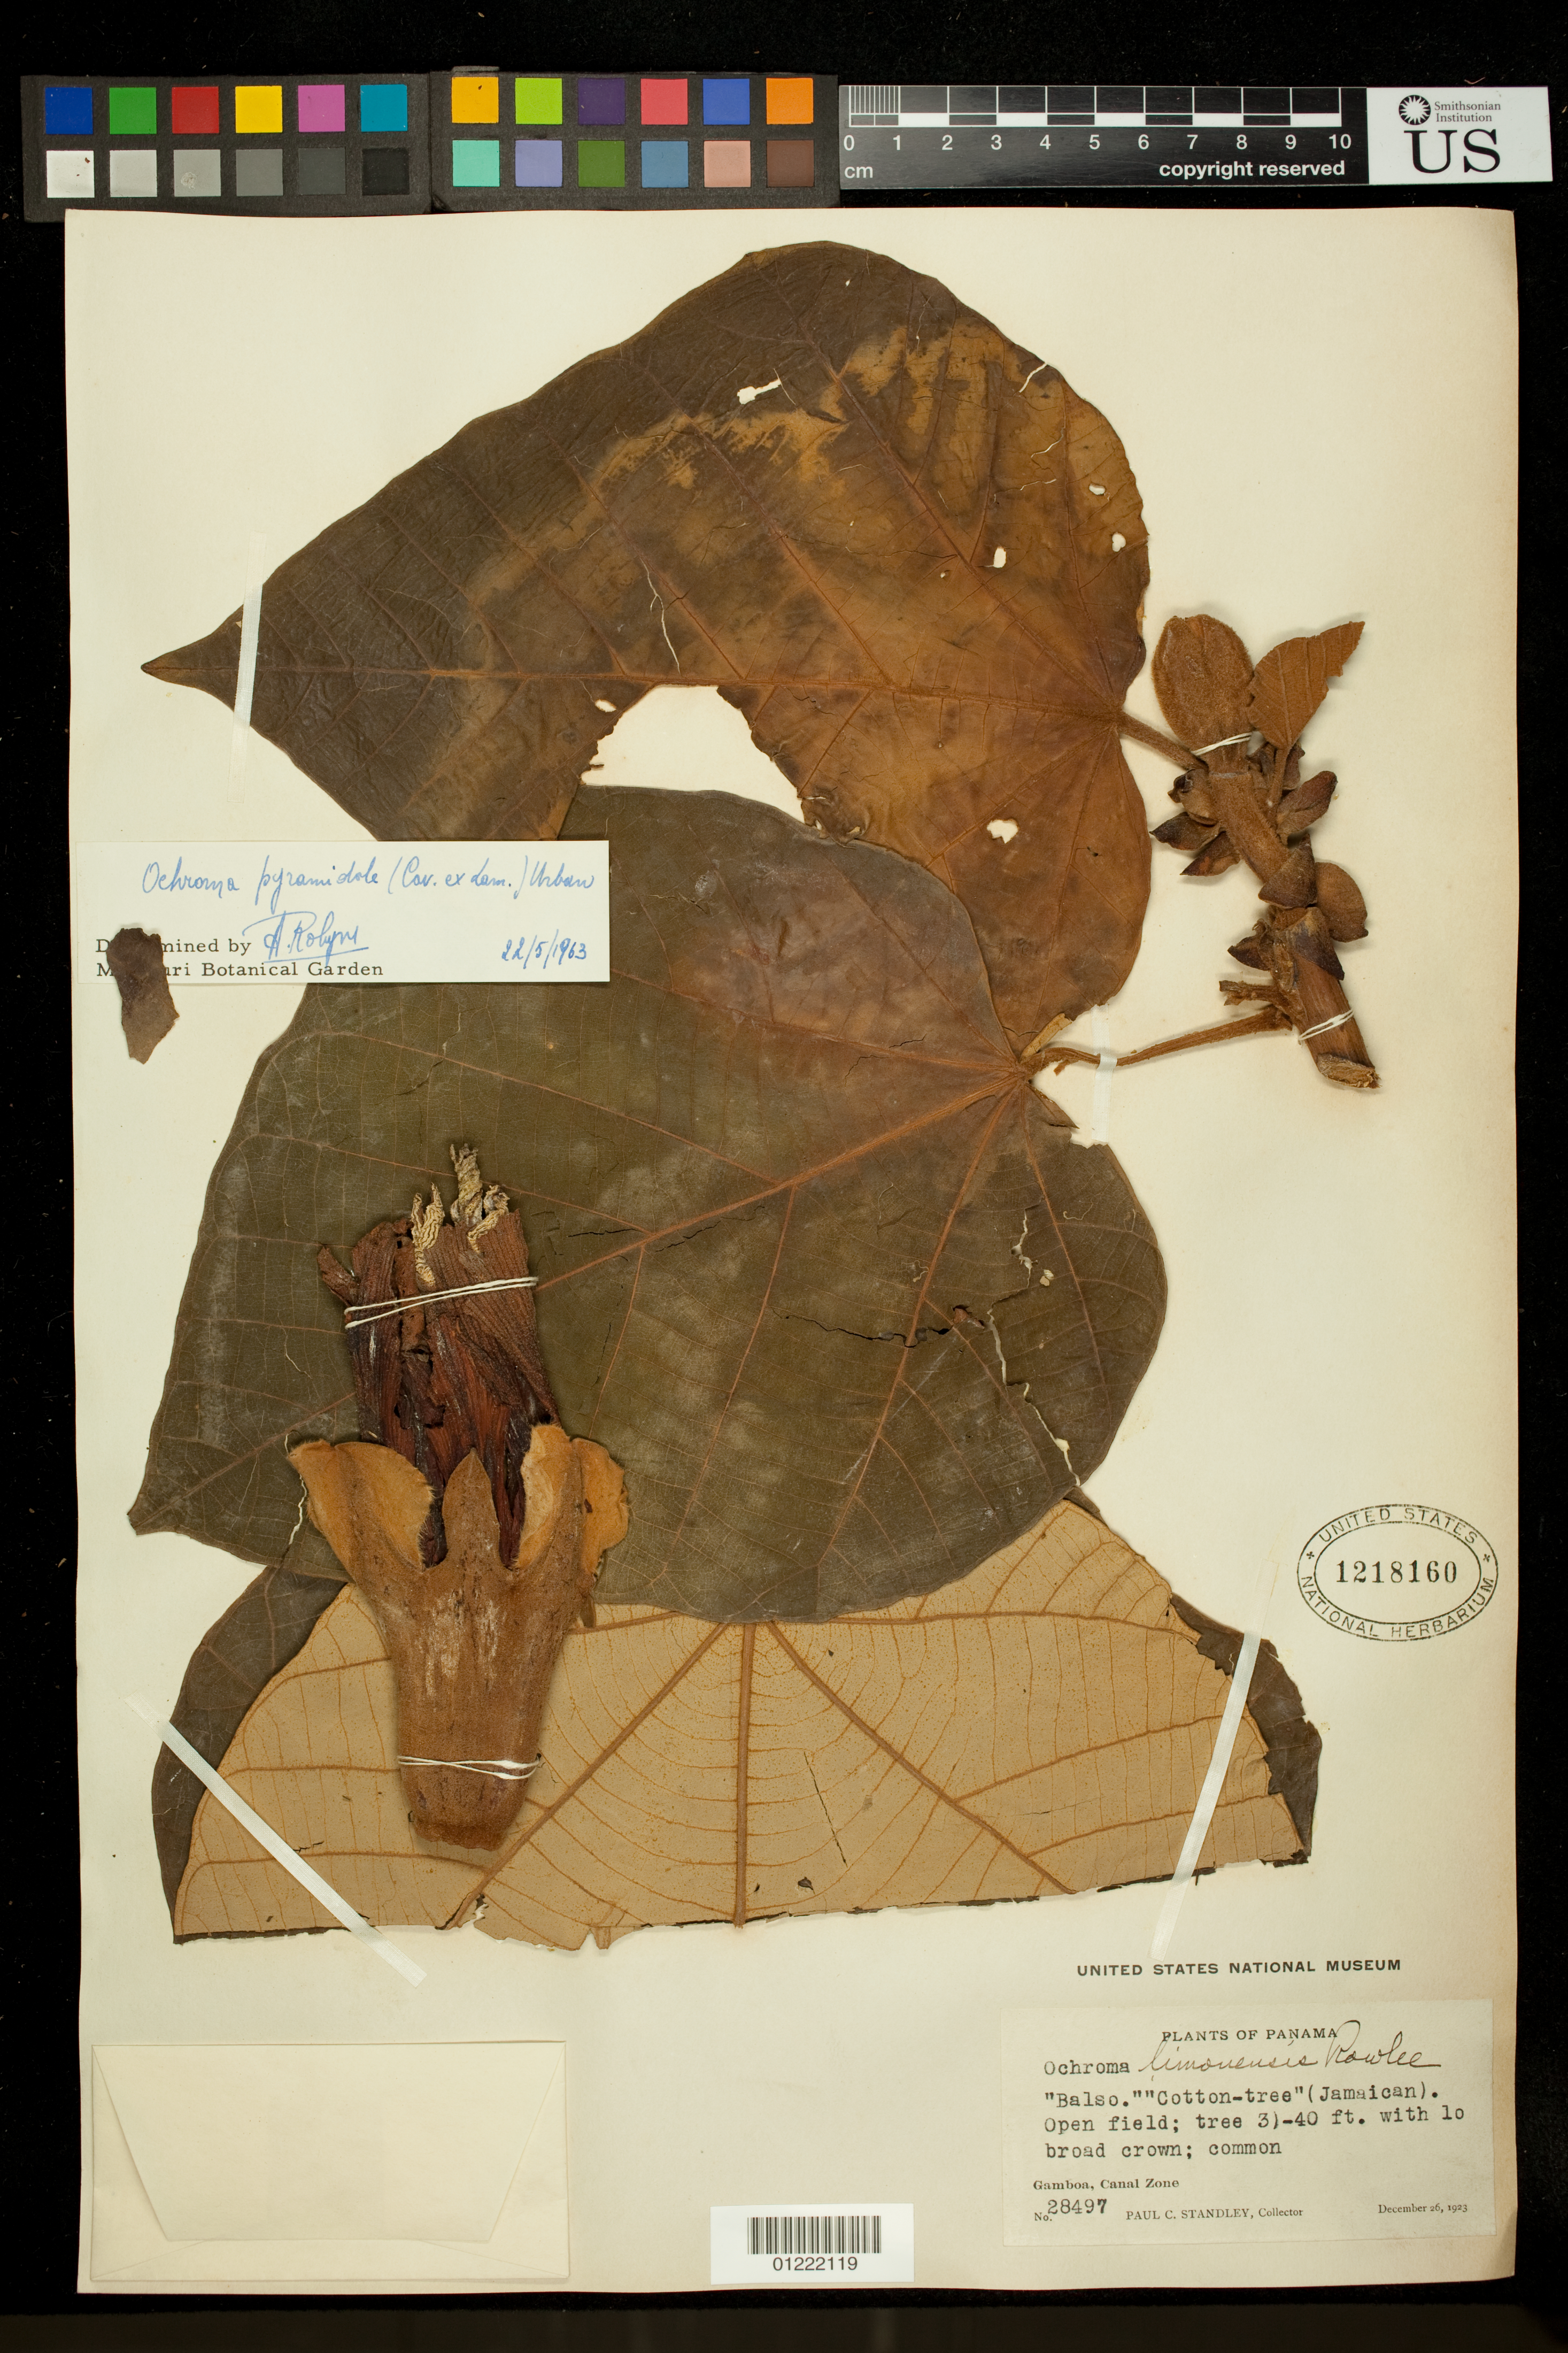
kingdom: Plantae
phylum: Tracheophyta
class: Magnoliopsida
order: Malvales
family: Malvaceae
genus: Ochroma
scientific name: Ochroma pyramidale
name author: (Cav. ex Lam.) Urb.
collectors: P. C. Standley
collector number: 28497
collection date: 1923-12-26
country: Panama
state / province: Colón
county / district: Canal Zone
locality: Gamboa, Canal Zone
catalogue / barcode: US 1218160